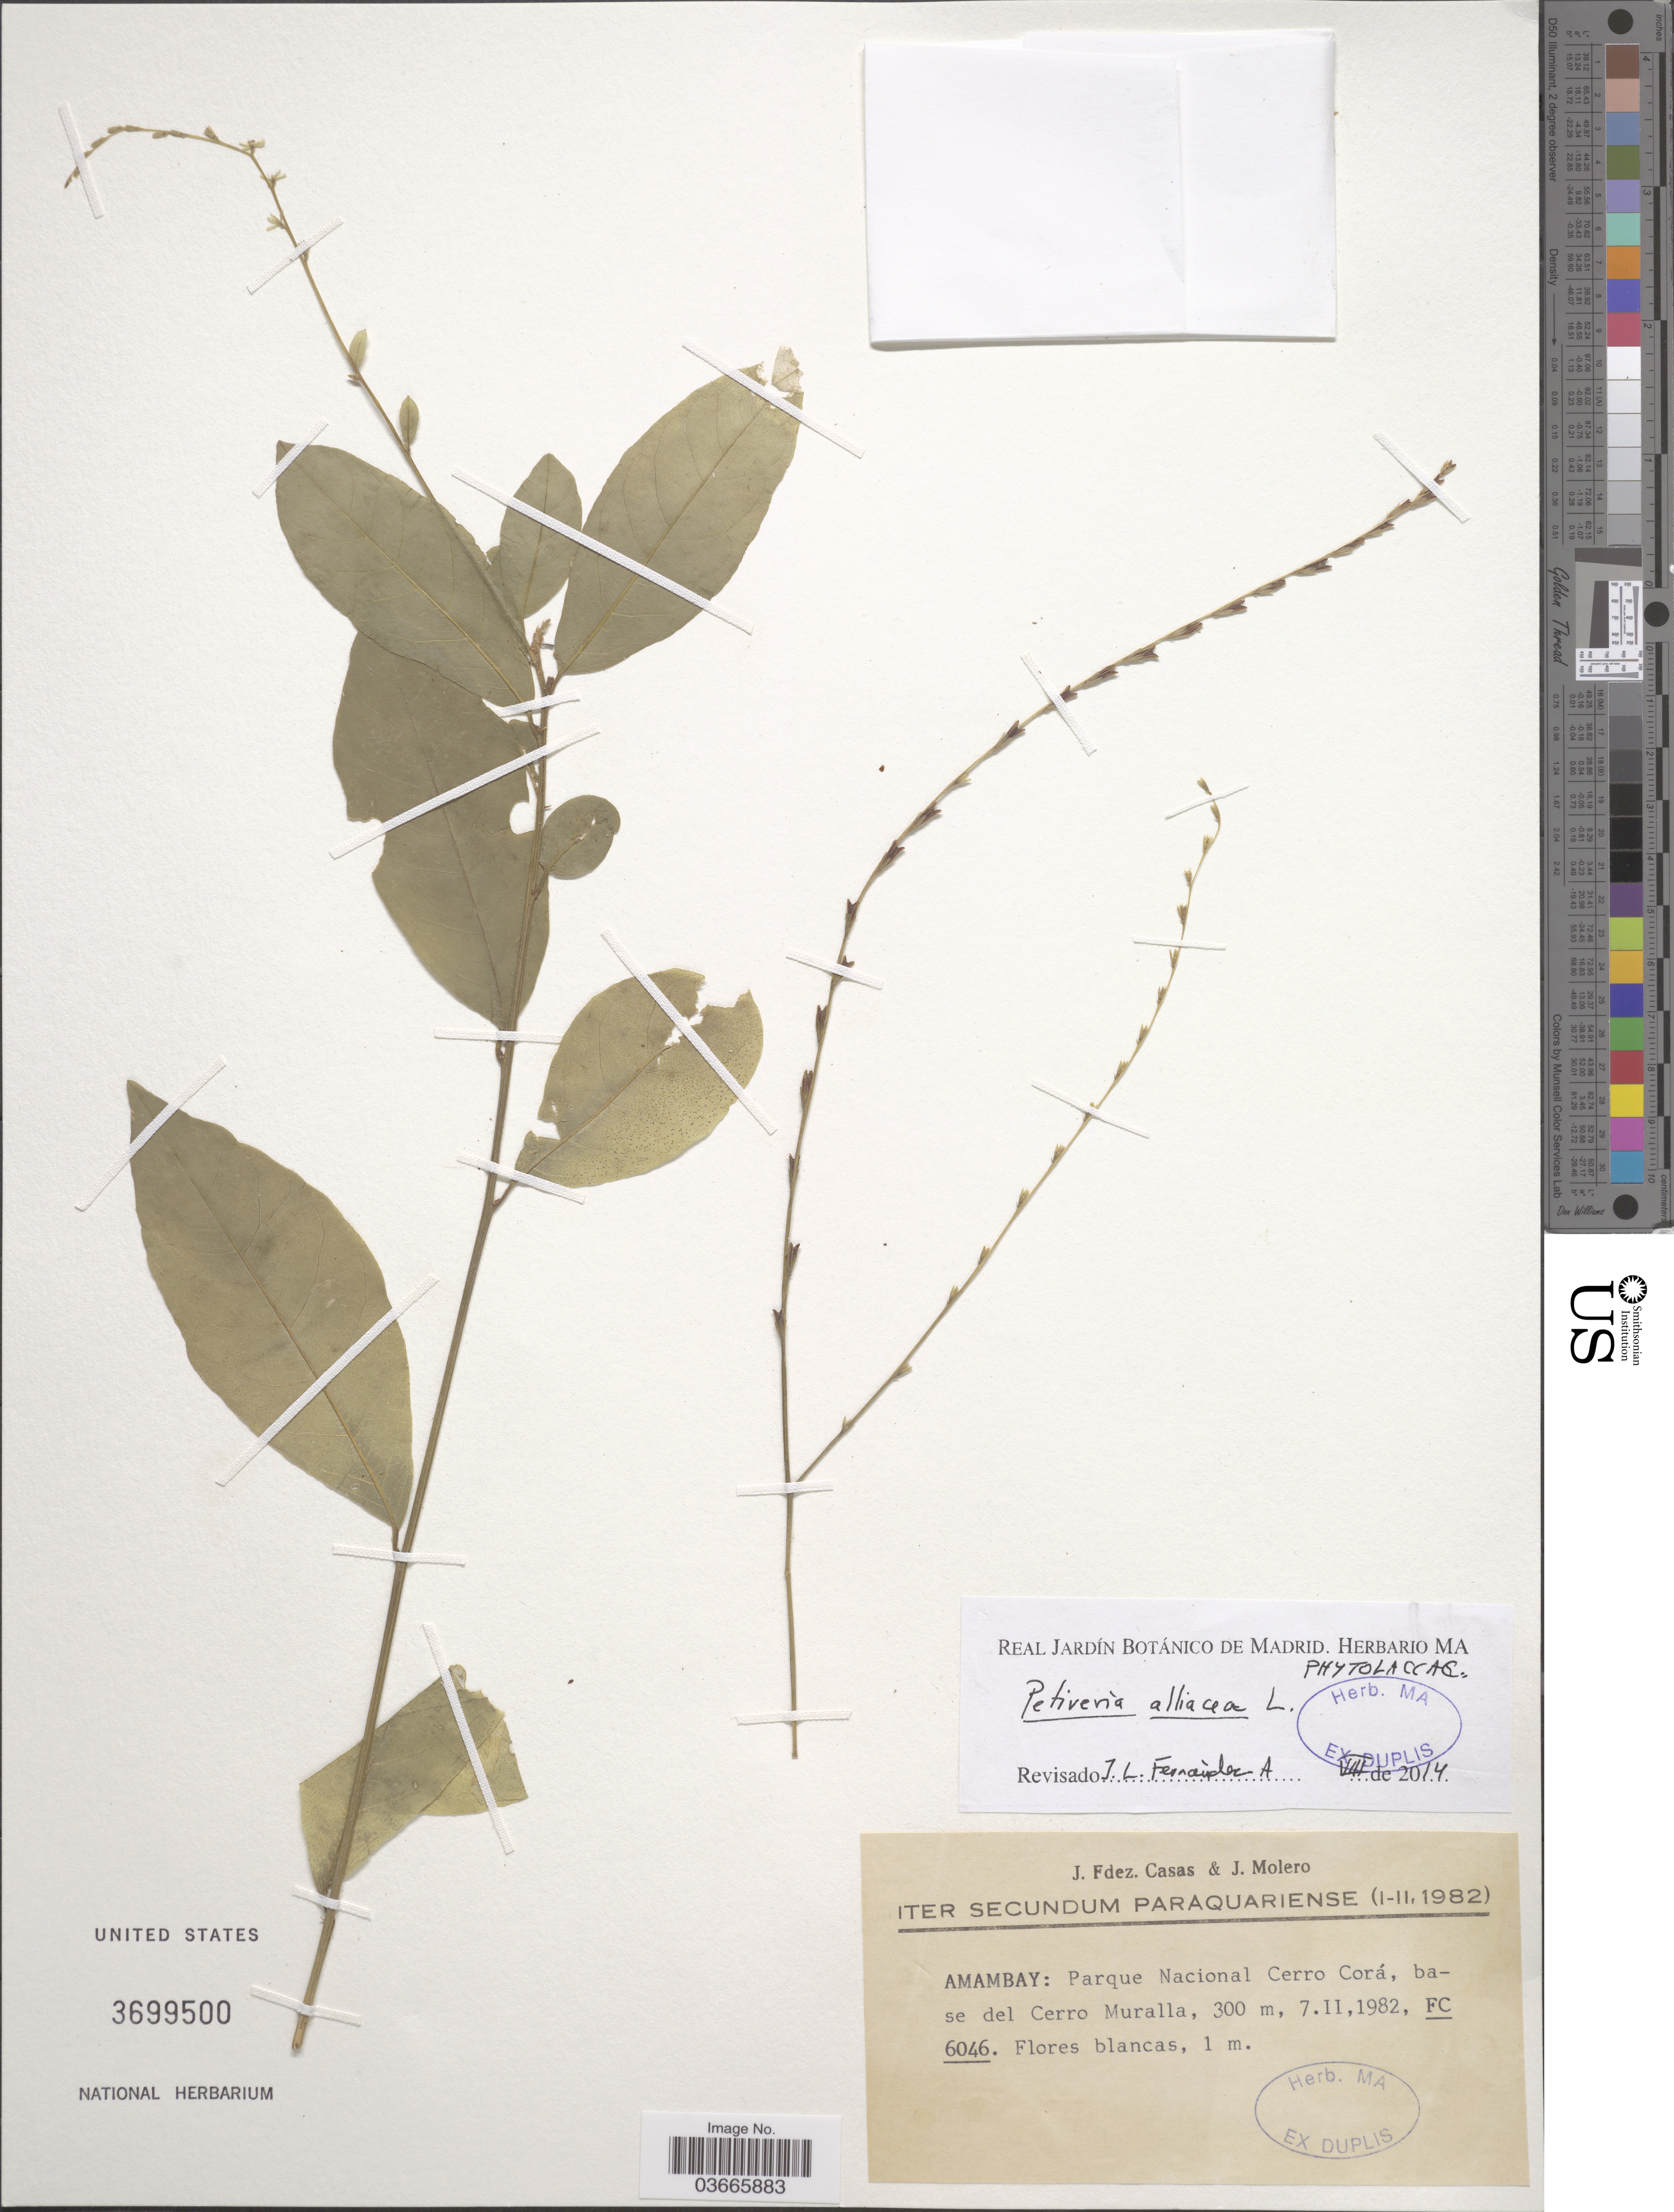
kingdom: Plantae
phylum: Tracheophyta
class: Magnoliopsida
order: Caryophyllales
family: Phytolaccaceae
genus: Petiveria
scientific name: Petiveria alliacea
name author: L.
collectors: J. Casas & J. Molero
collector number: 6046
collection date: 1982-02-07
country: Paraguay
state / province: Amambay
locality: Parque Nacional Cerro Corá, base del Cerro Muralla.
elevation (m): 300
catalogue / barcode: US 3699500